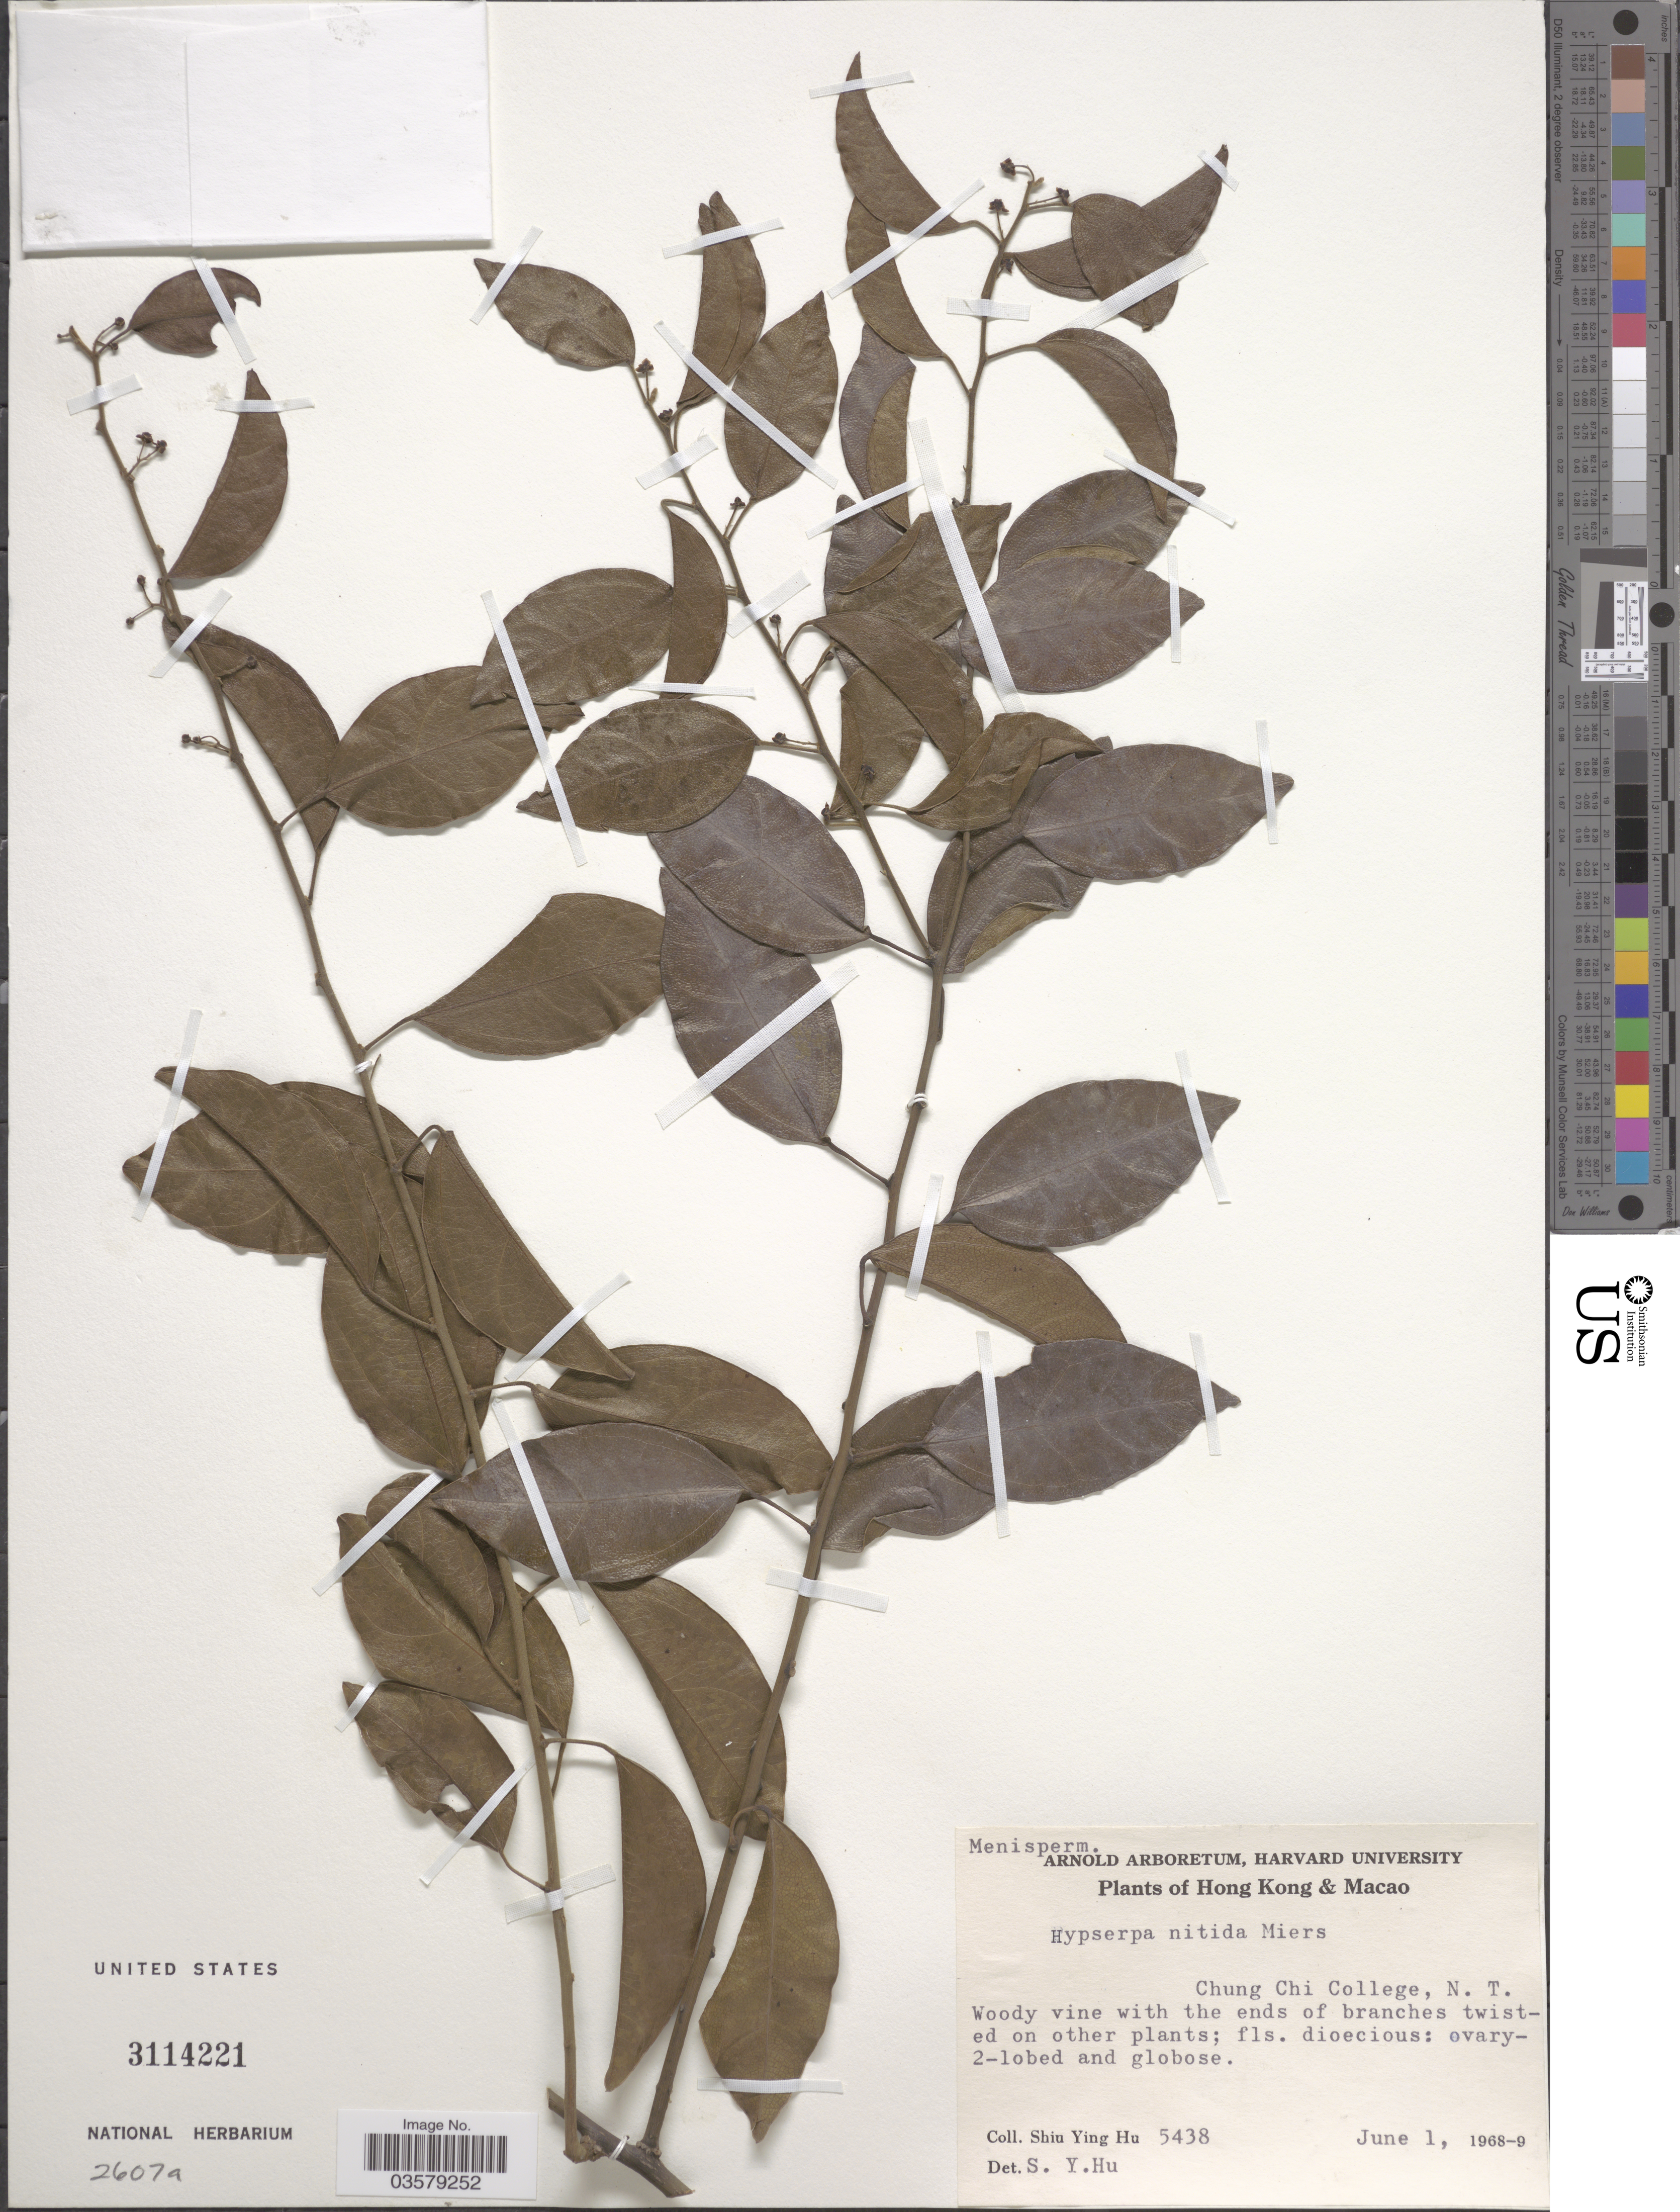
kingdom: Plantae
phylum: Tracheophyta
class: Magnoliopsida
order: Ranunculales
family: Menispermaceae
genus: Hypserpa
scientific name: Hypserpa nitida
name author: Miers ex Benth.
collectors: S. Y. Hu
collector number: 5438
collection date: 1968-06-01/1969-06-01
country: China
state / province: Hong Kong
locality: Hong Kong & Macao. Chung Chi College, N.T.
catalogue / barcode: US 3114221